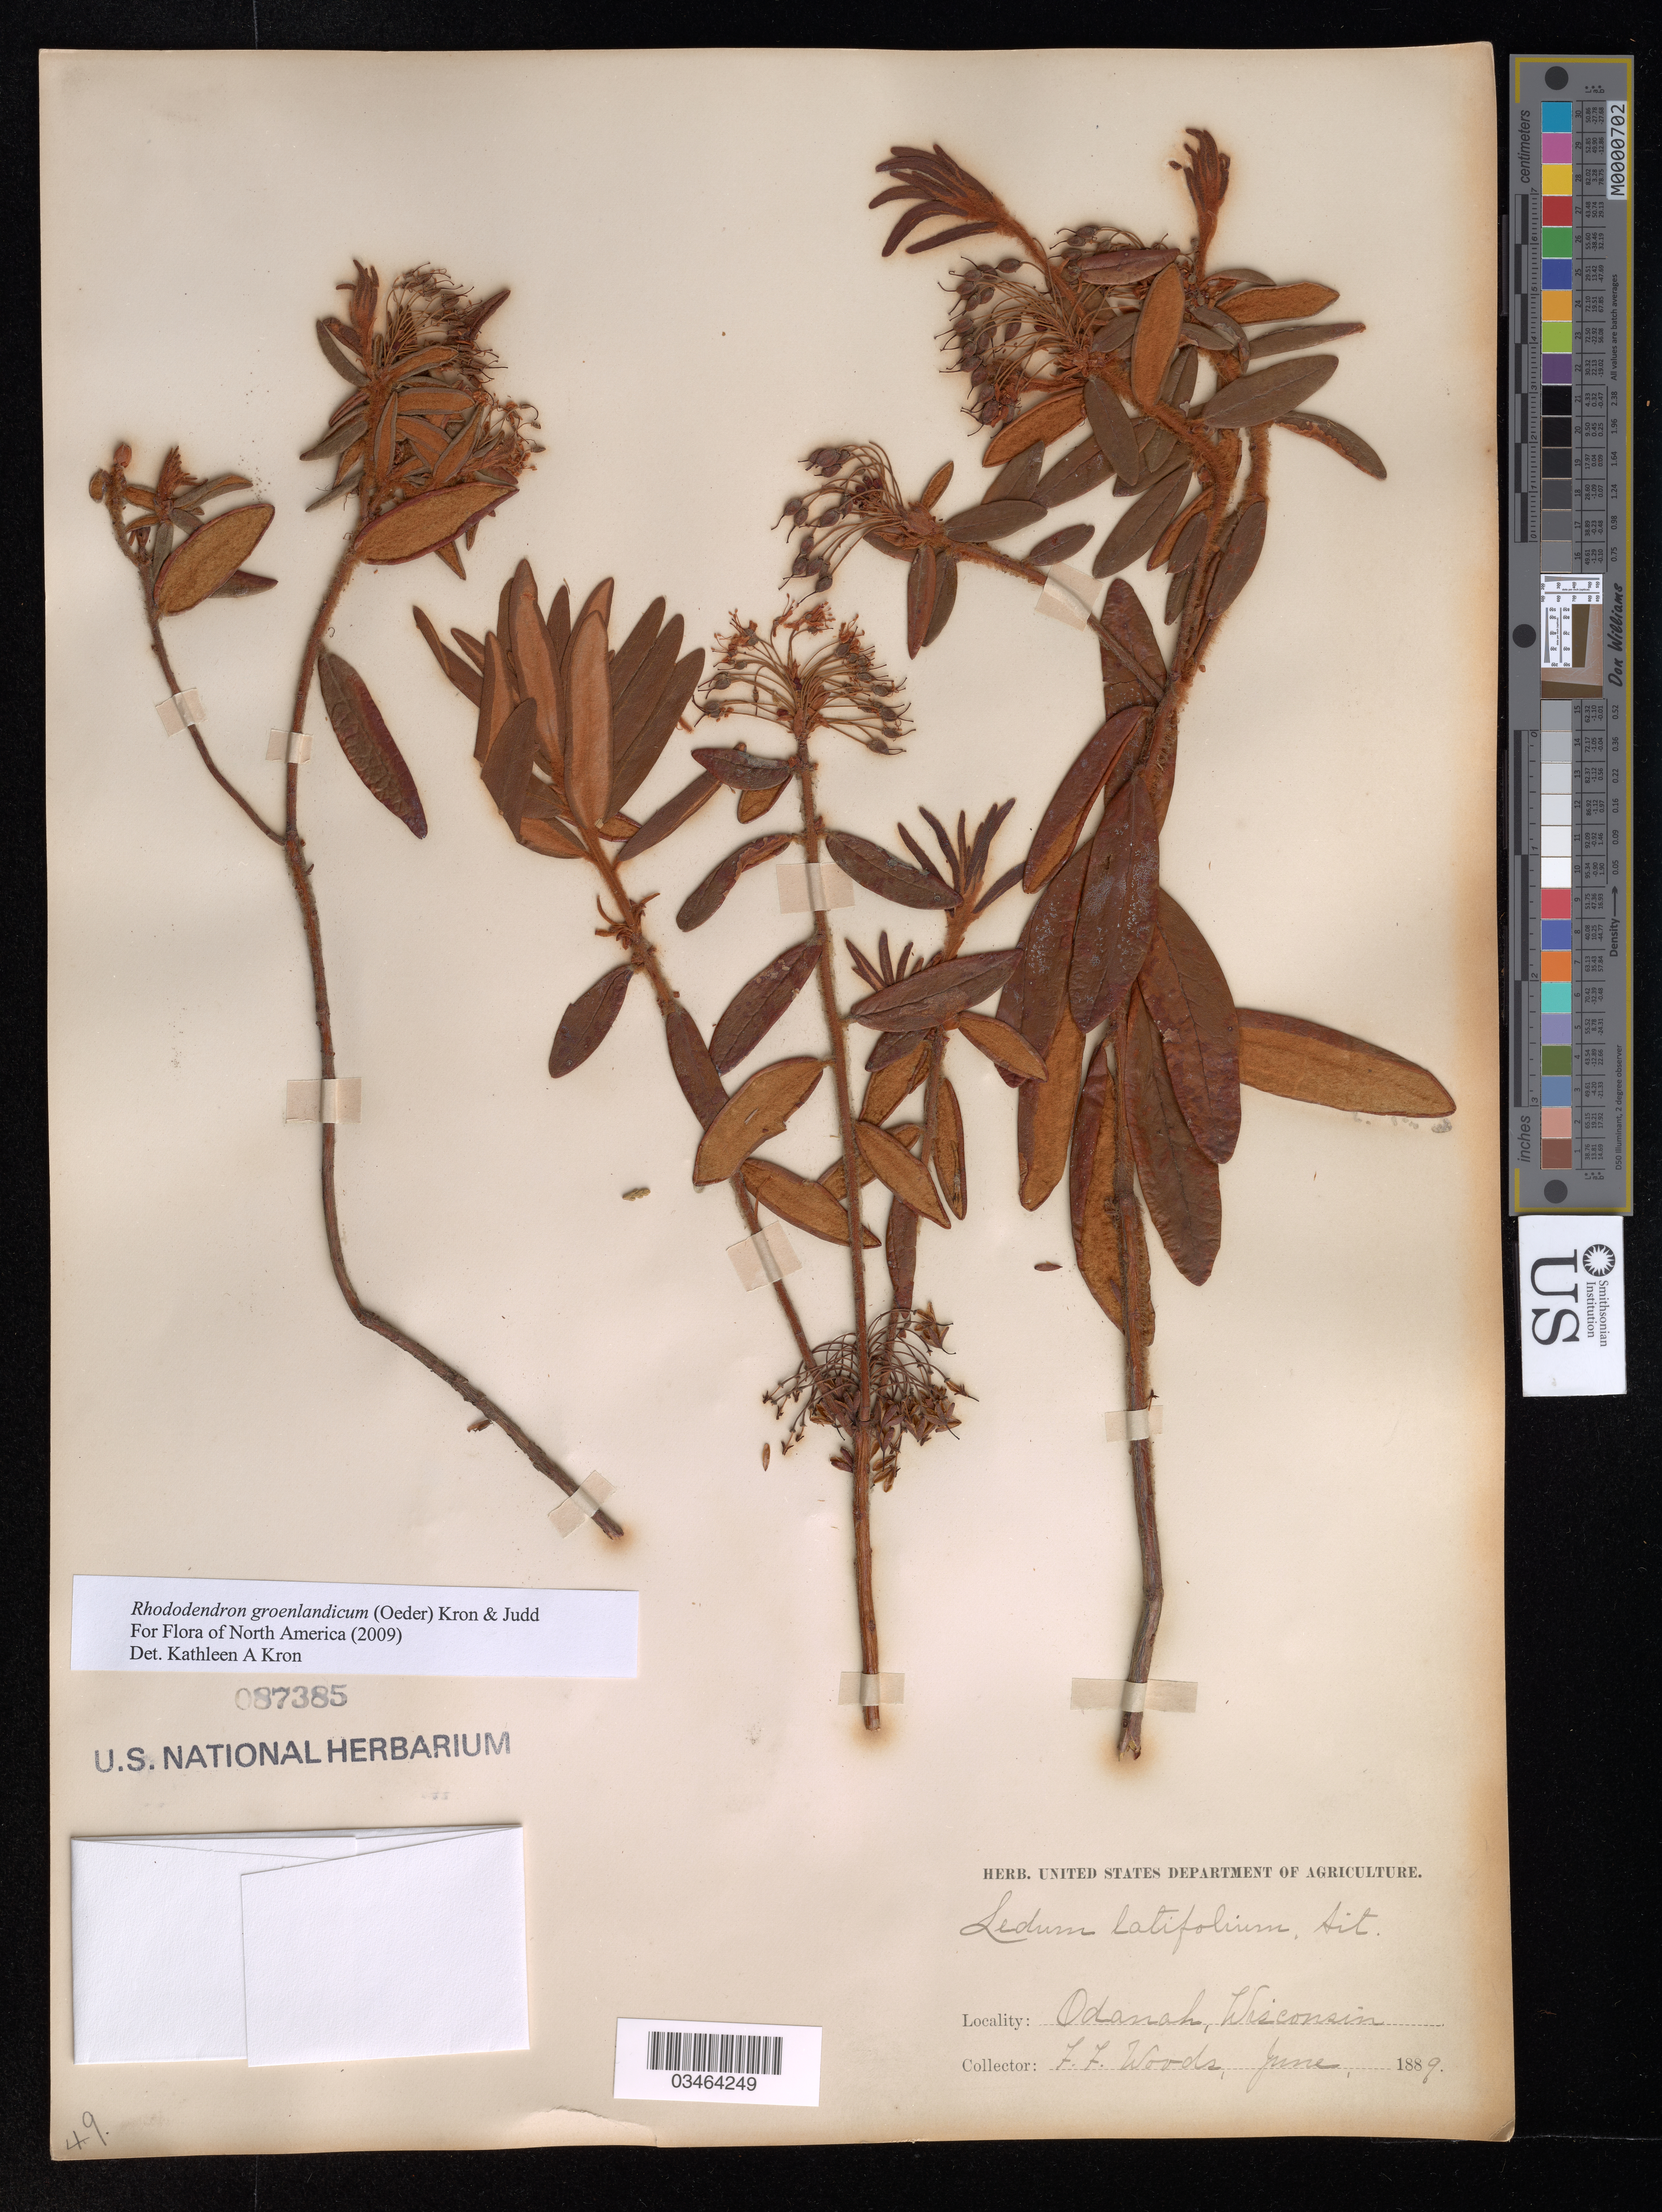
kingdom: Plantae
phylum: Tracheophyta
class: Magnoliopsida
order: Ericales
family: Ericaceae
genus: Rhododendron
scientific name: Rhododendron groenlandicum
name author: (Oeder) Kron & Judd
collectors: F. Woods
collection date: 1889-06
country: United States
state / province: Wisconsin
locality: Odanah.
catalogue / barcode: US 87385